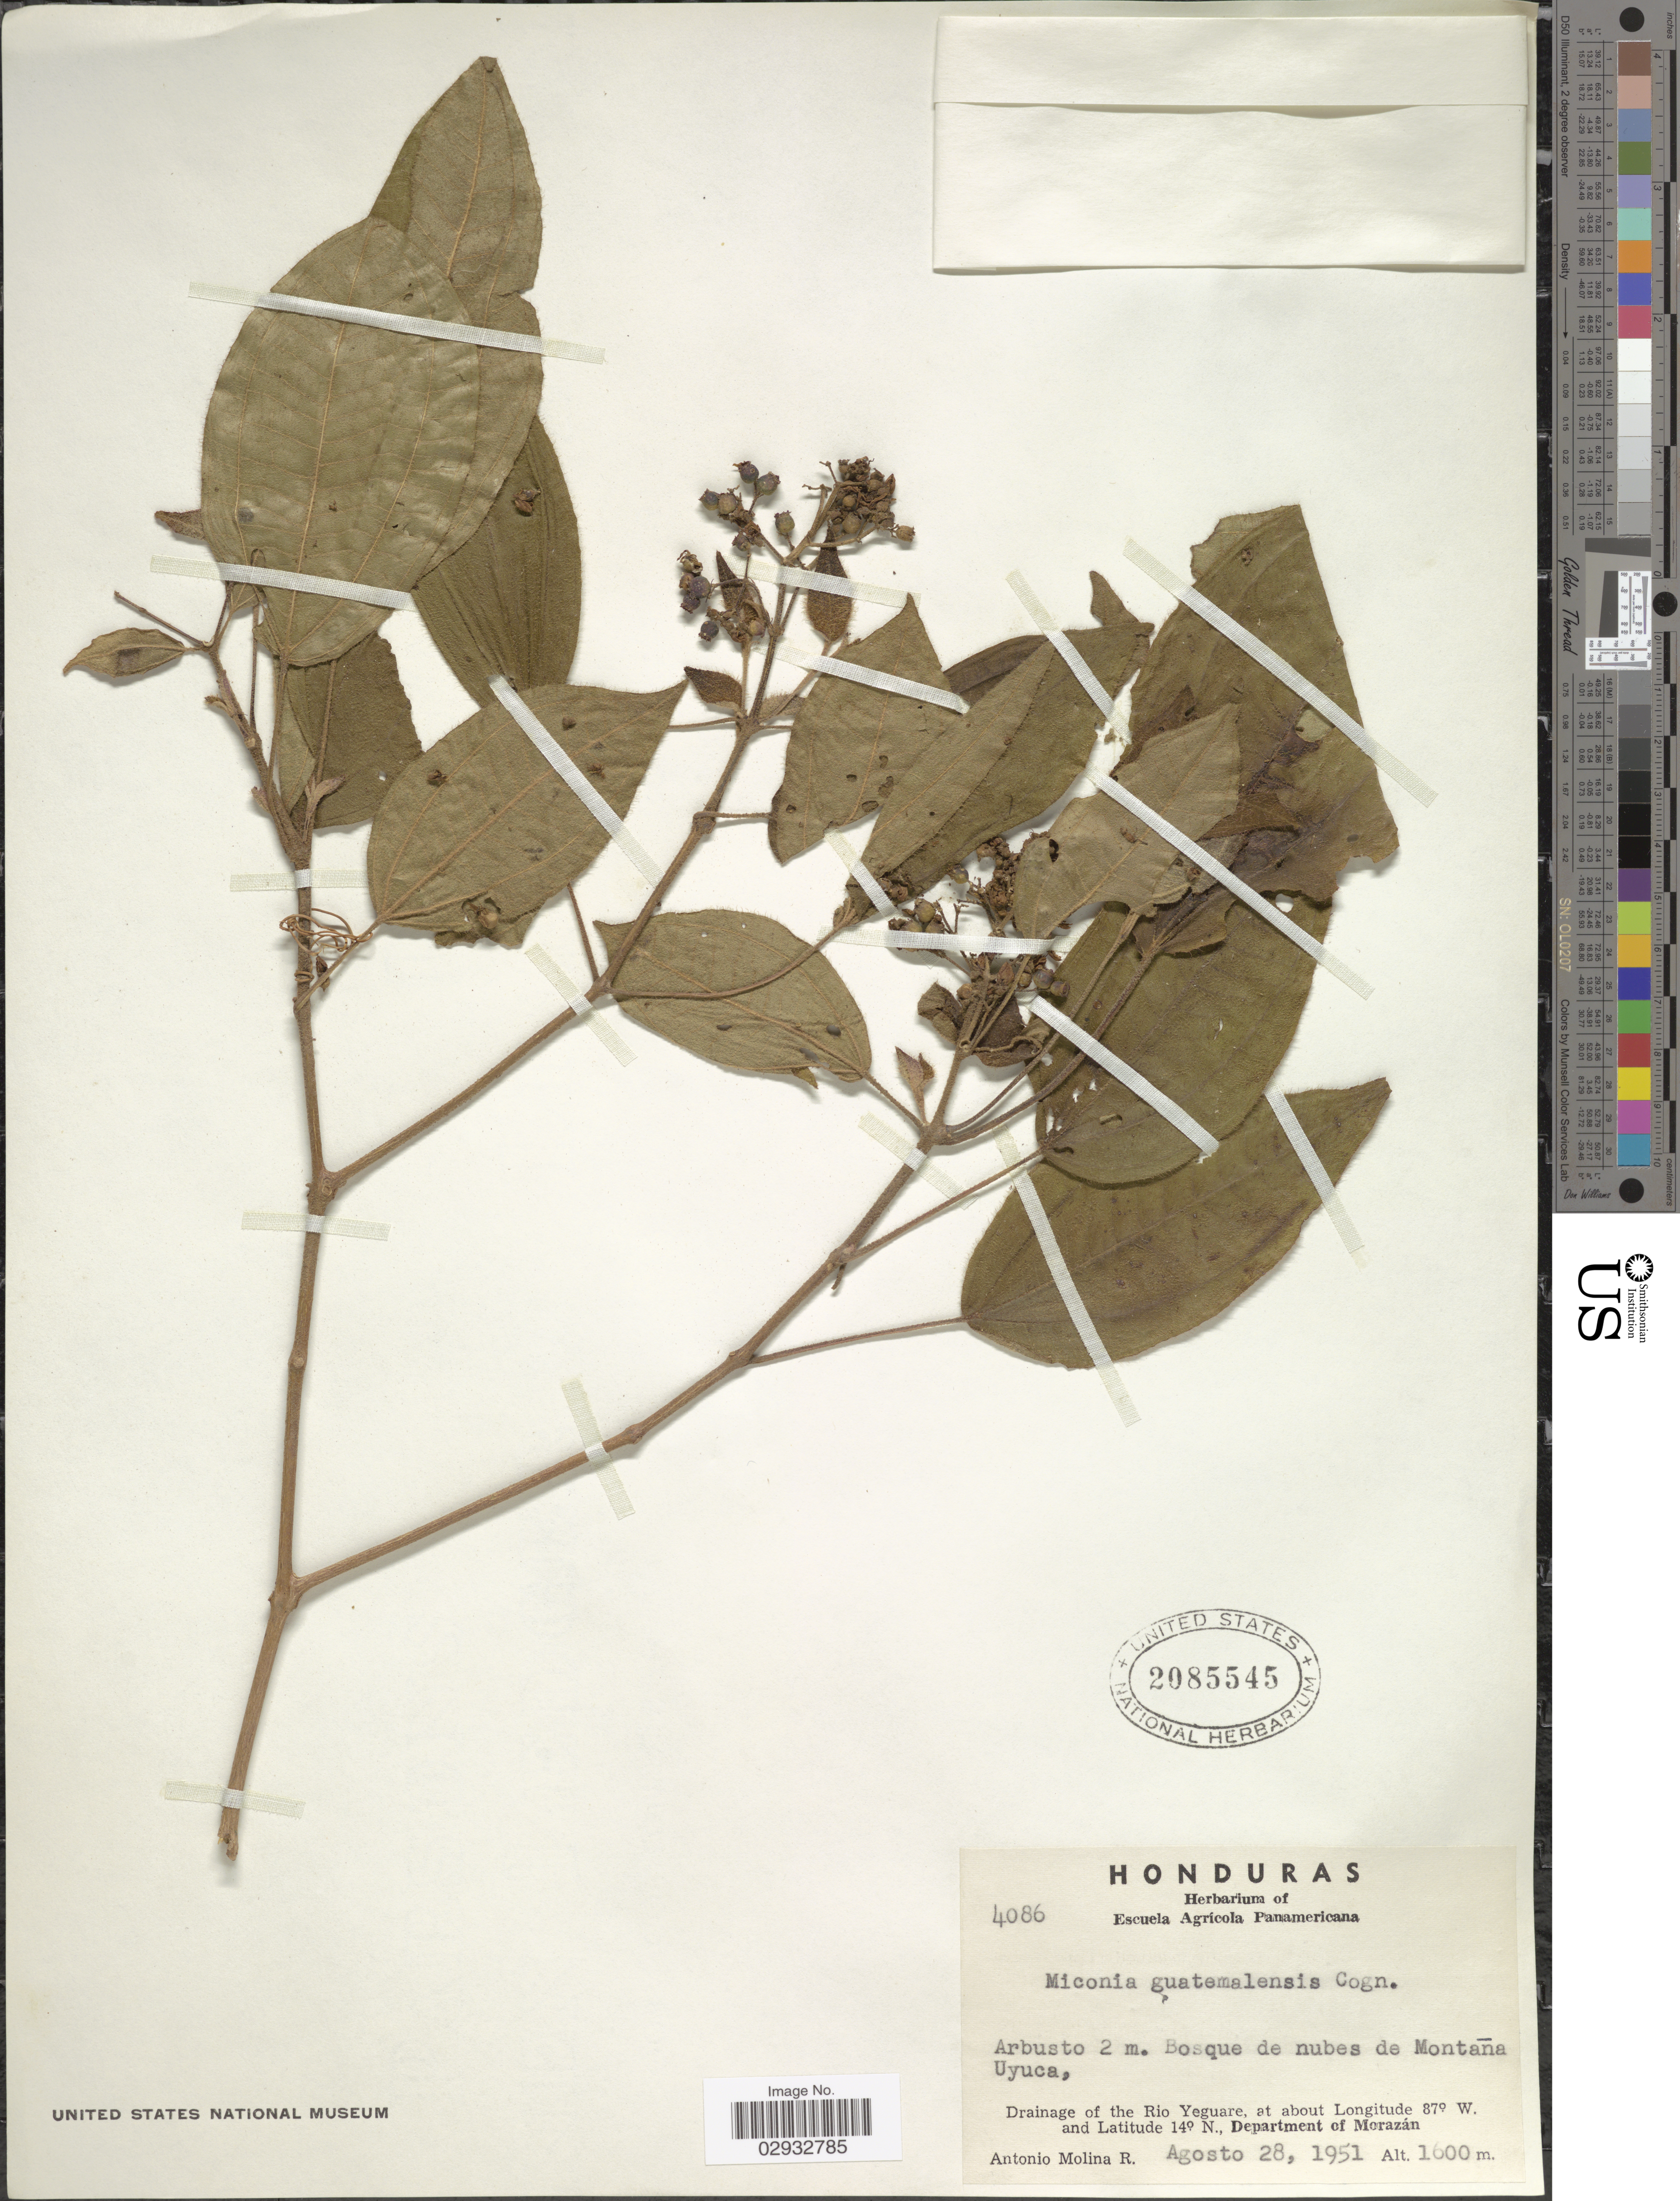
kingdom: Plantae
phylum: Tracheophyta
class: Magnoliopsida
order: Myrtales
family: Melastomataceae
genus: Miconia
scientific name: Miconia guatemalensis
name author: Cogn. in Donn. Sm.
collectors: A. Molina R.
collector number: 4086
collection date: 1951-08-28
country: Honduras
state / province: Fco. Morazán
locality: Bosque de nubes de Montaña Uyuca, Drainage of the Rio Yeguare, Department of Morazán.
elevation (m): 1600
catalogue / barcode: US 2085545